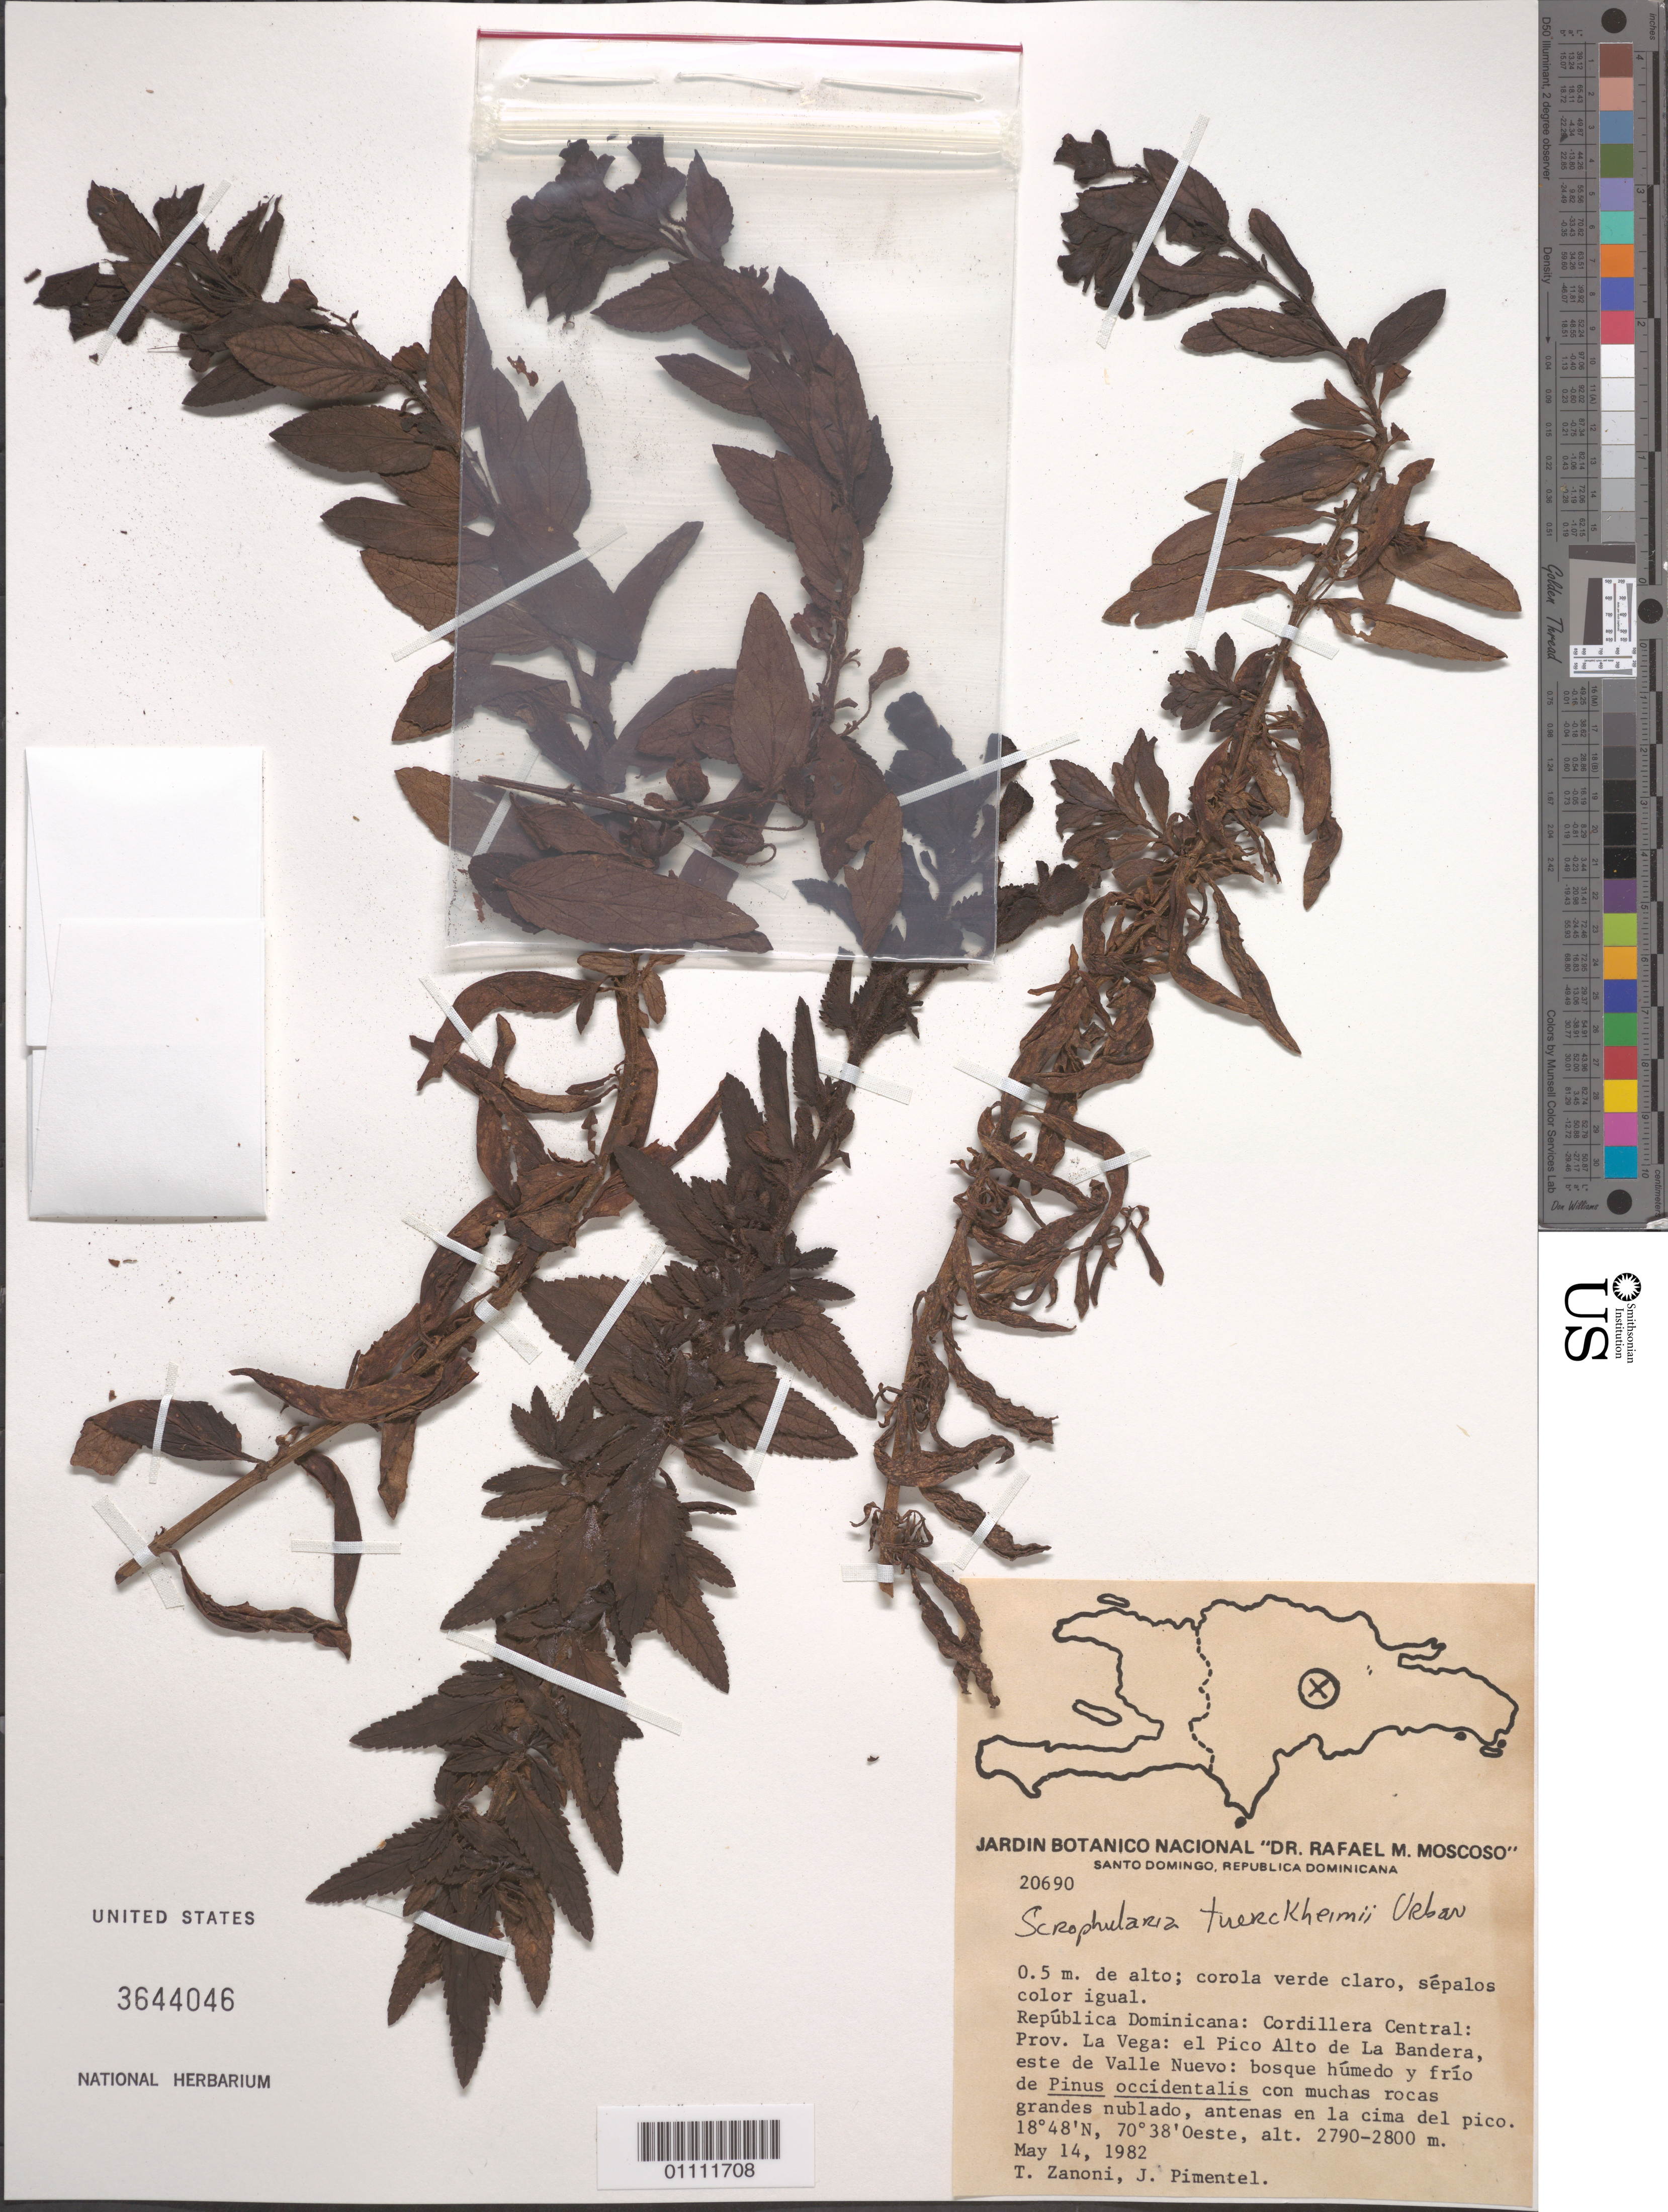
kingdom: Plantae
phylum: Tracheophyta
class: Magnoliopsida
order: Lamiales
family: Scrophulariaceae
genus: Scrophularia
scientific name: Scrophularia tuerckheimii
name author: Urb.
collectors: T. A. Zanoni & J. Pimentel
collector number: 20690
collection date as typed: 14 May 1982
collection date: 1982-05-14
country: Dominican Republic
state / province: La Vega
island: Hispaniola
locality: Cordillera Central, el Pico Alto de La Bandera, este de Valle Nuevo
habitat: Bosque húmedo y frío de Pinus occidentalis con muchas rocas grandes nublado, antenas en la cima del pico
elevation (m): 2790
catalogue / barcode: US 3644046